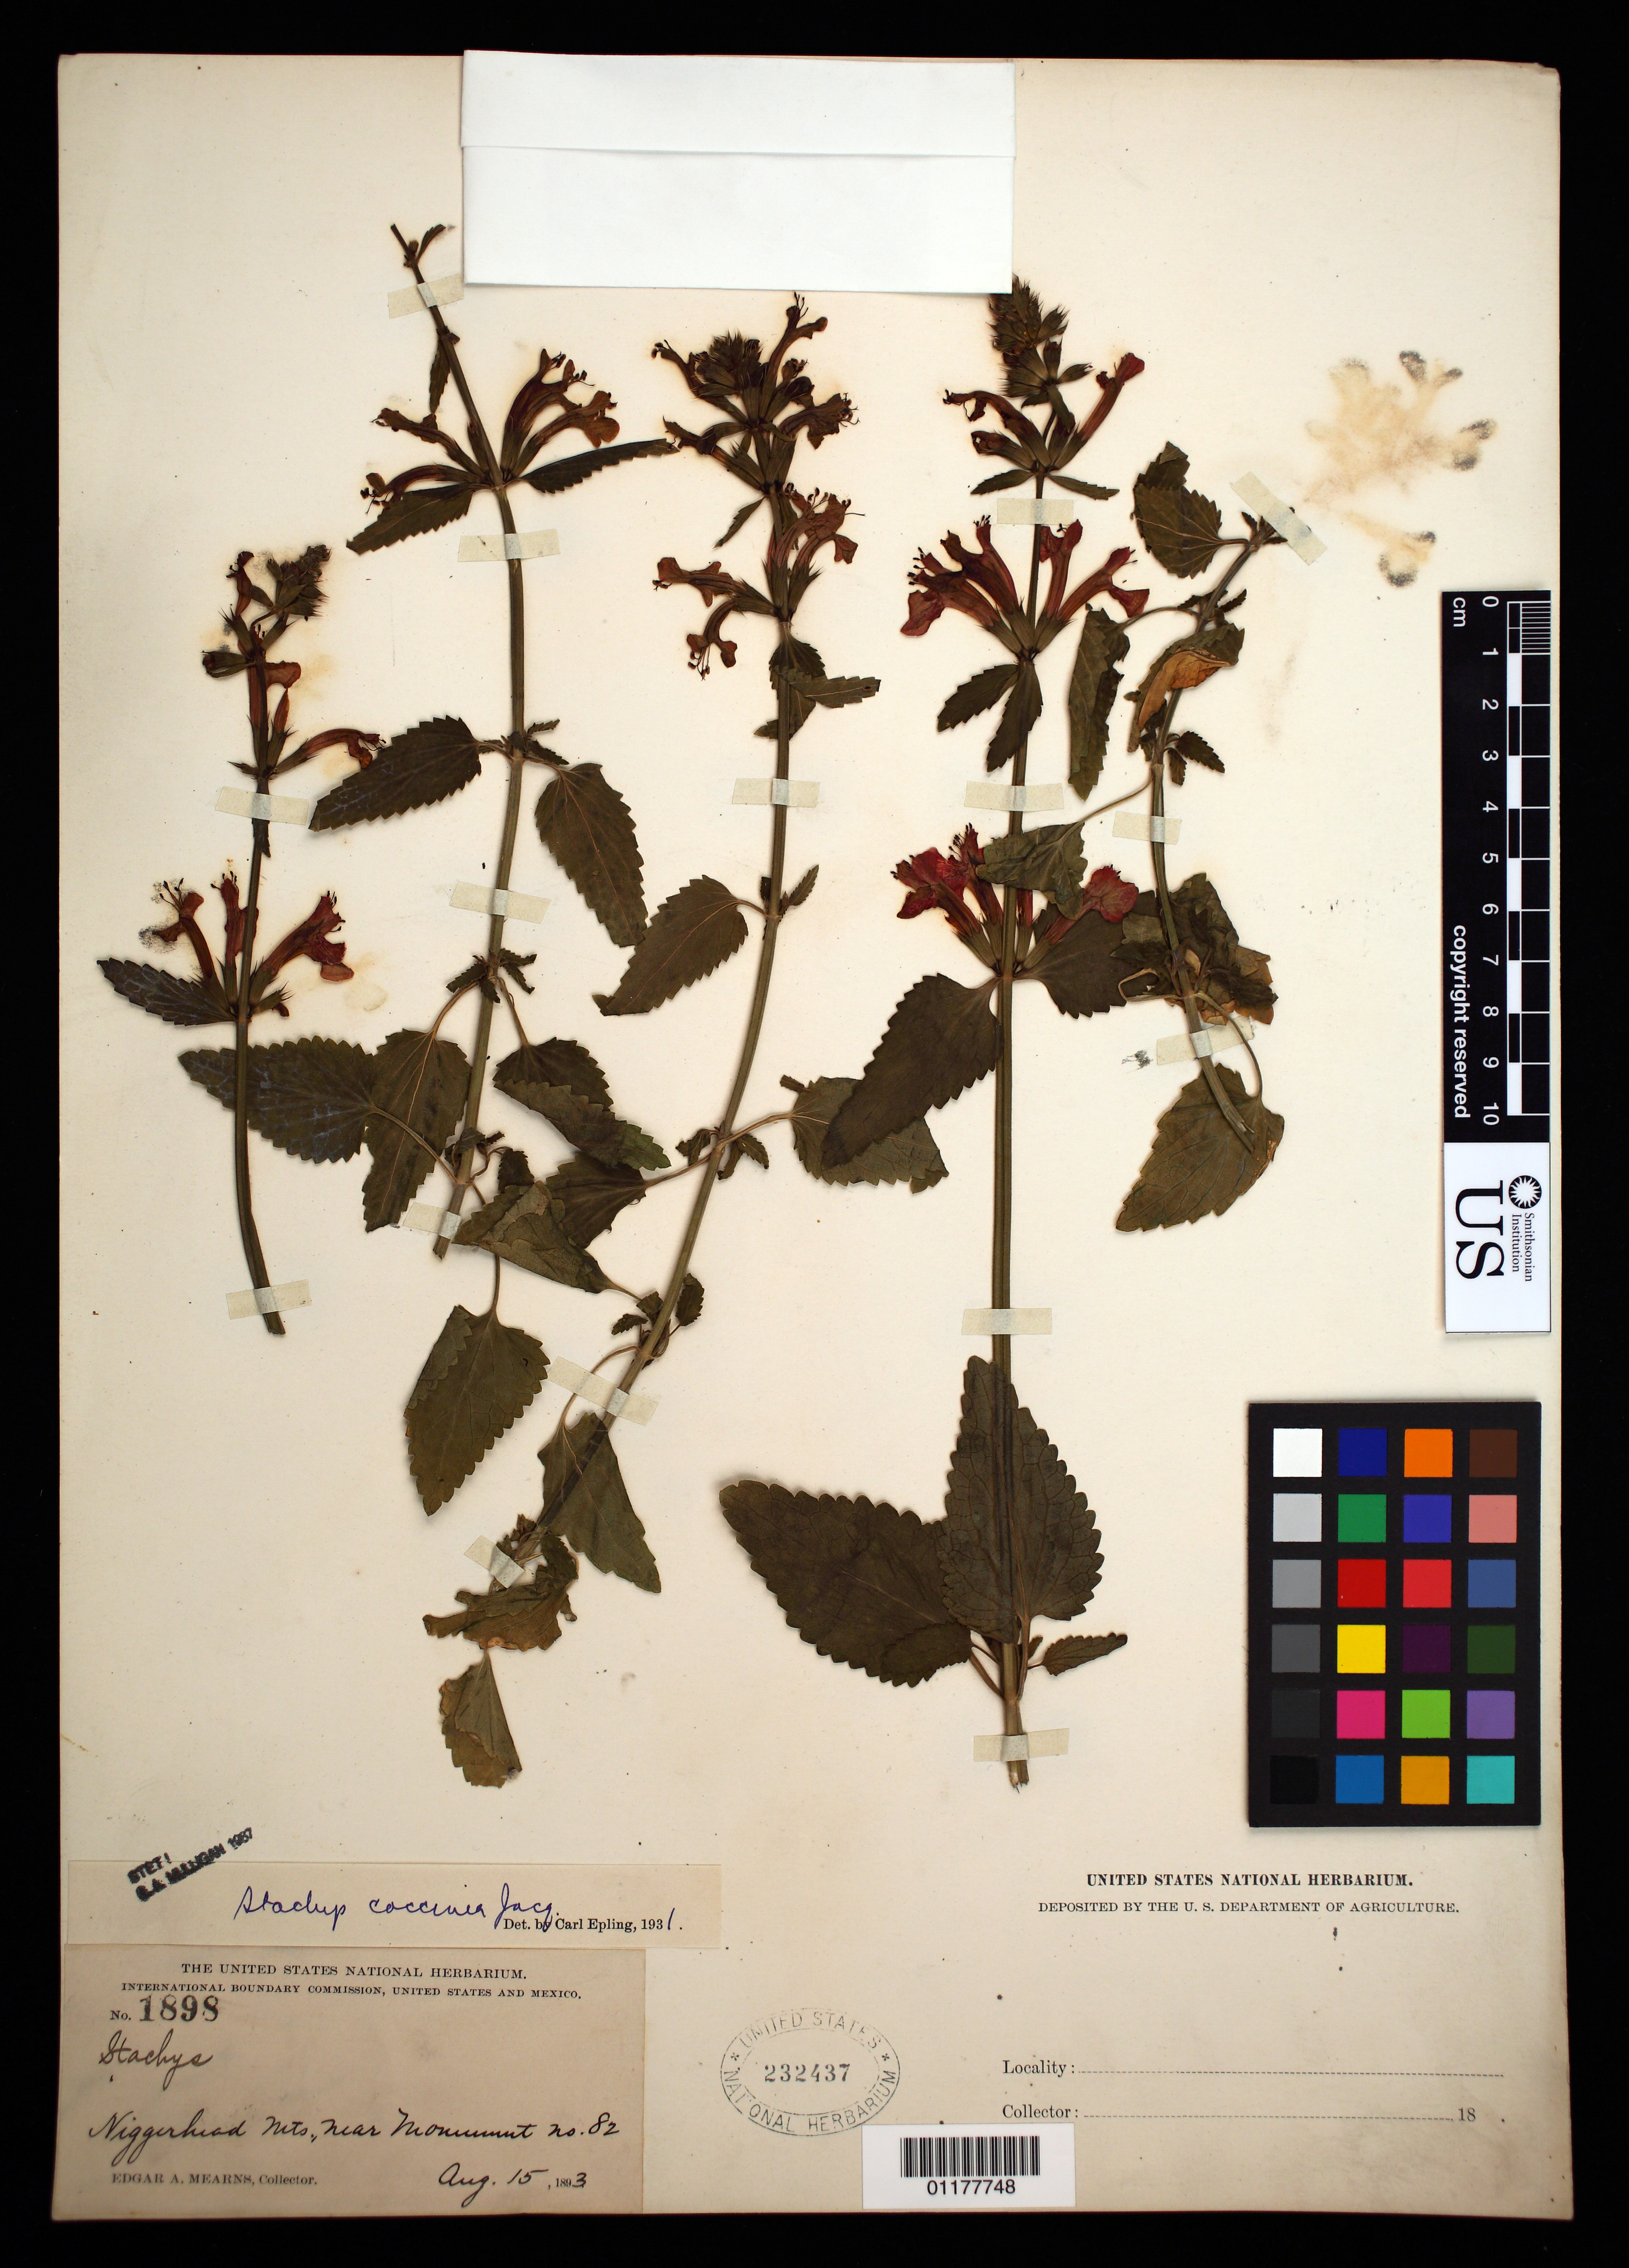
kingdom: Plantae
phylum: Tracheophyta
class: Magnoliopsida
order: Lamiales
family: Lamiaceae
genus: Stachys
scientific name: Stachys coccinea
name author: Ortega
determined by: Epling, C. C.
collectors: E. A. Mearns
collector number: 1898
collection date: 1893-08-15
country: United States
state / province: Texas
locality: Niggerhead Mts., near Monument # 82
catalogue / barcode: US 232437